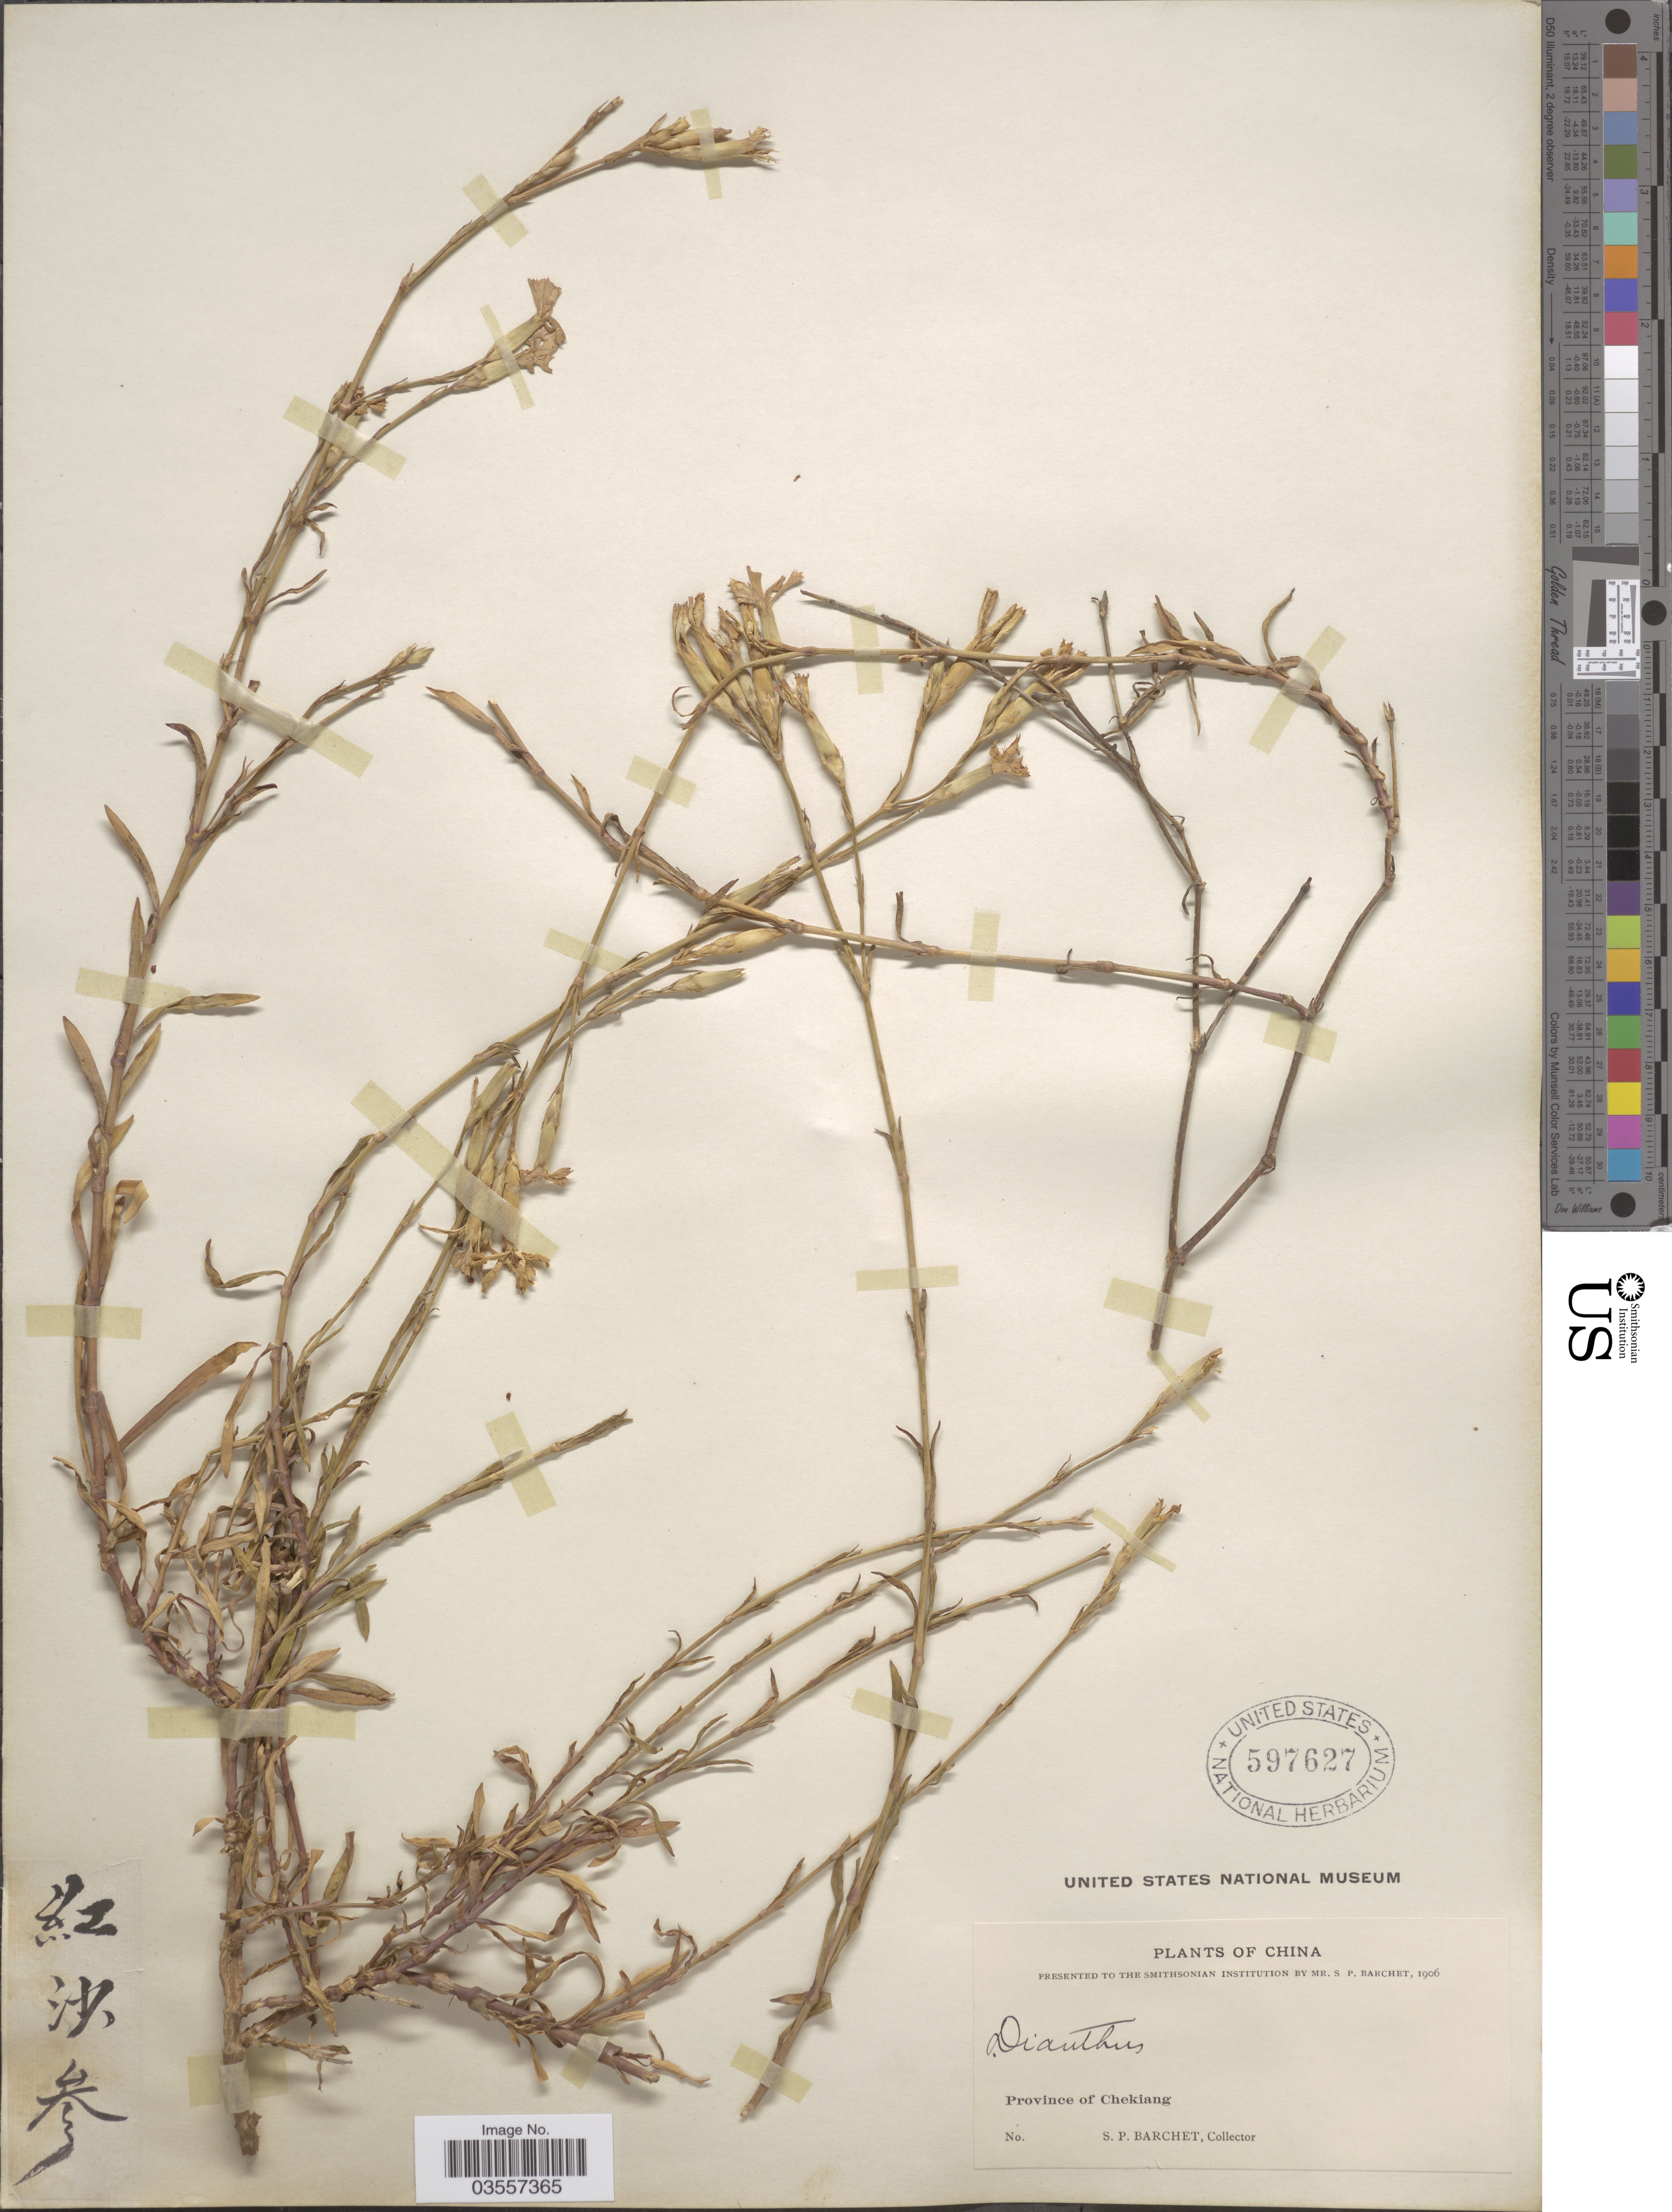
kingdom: Plantae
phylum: Tracheophyta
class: Magnoliopsida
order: Caryophyllales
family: Caryophyllaceae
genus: Dianthus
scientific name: Dianthus sp.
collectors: S. P. Barchet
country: China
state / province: Zhejiang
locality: Province of Chekiang.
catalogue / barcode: US 597627